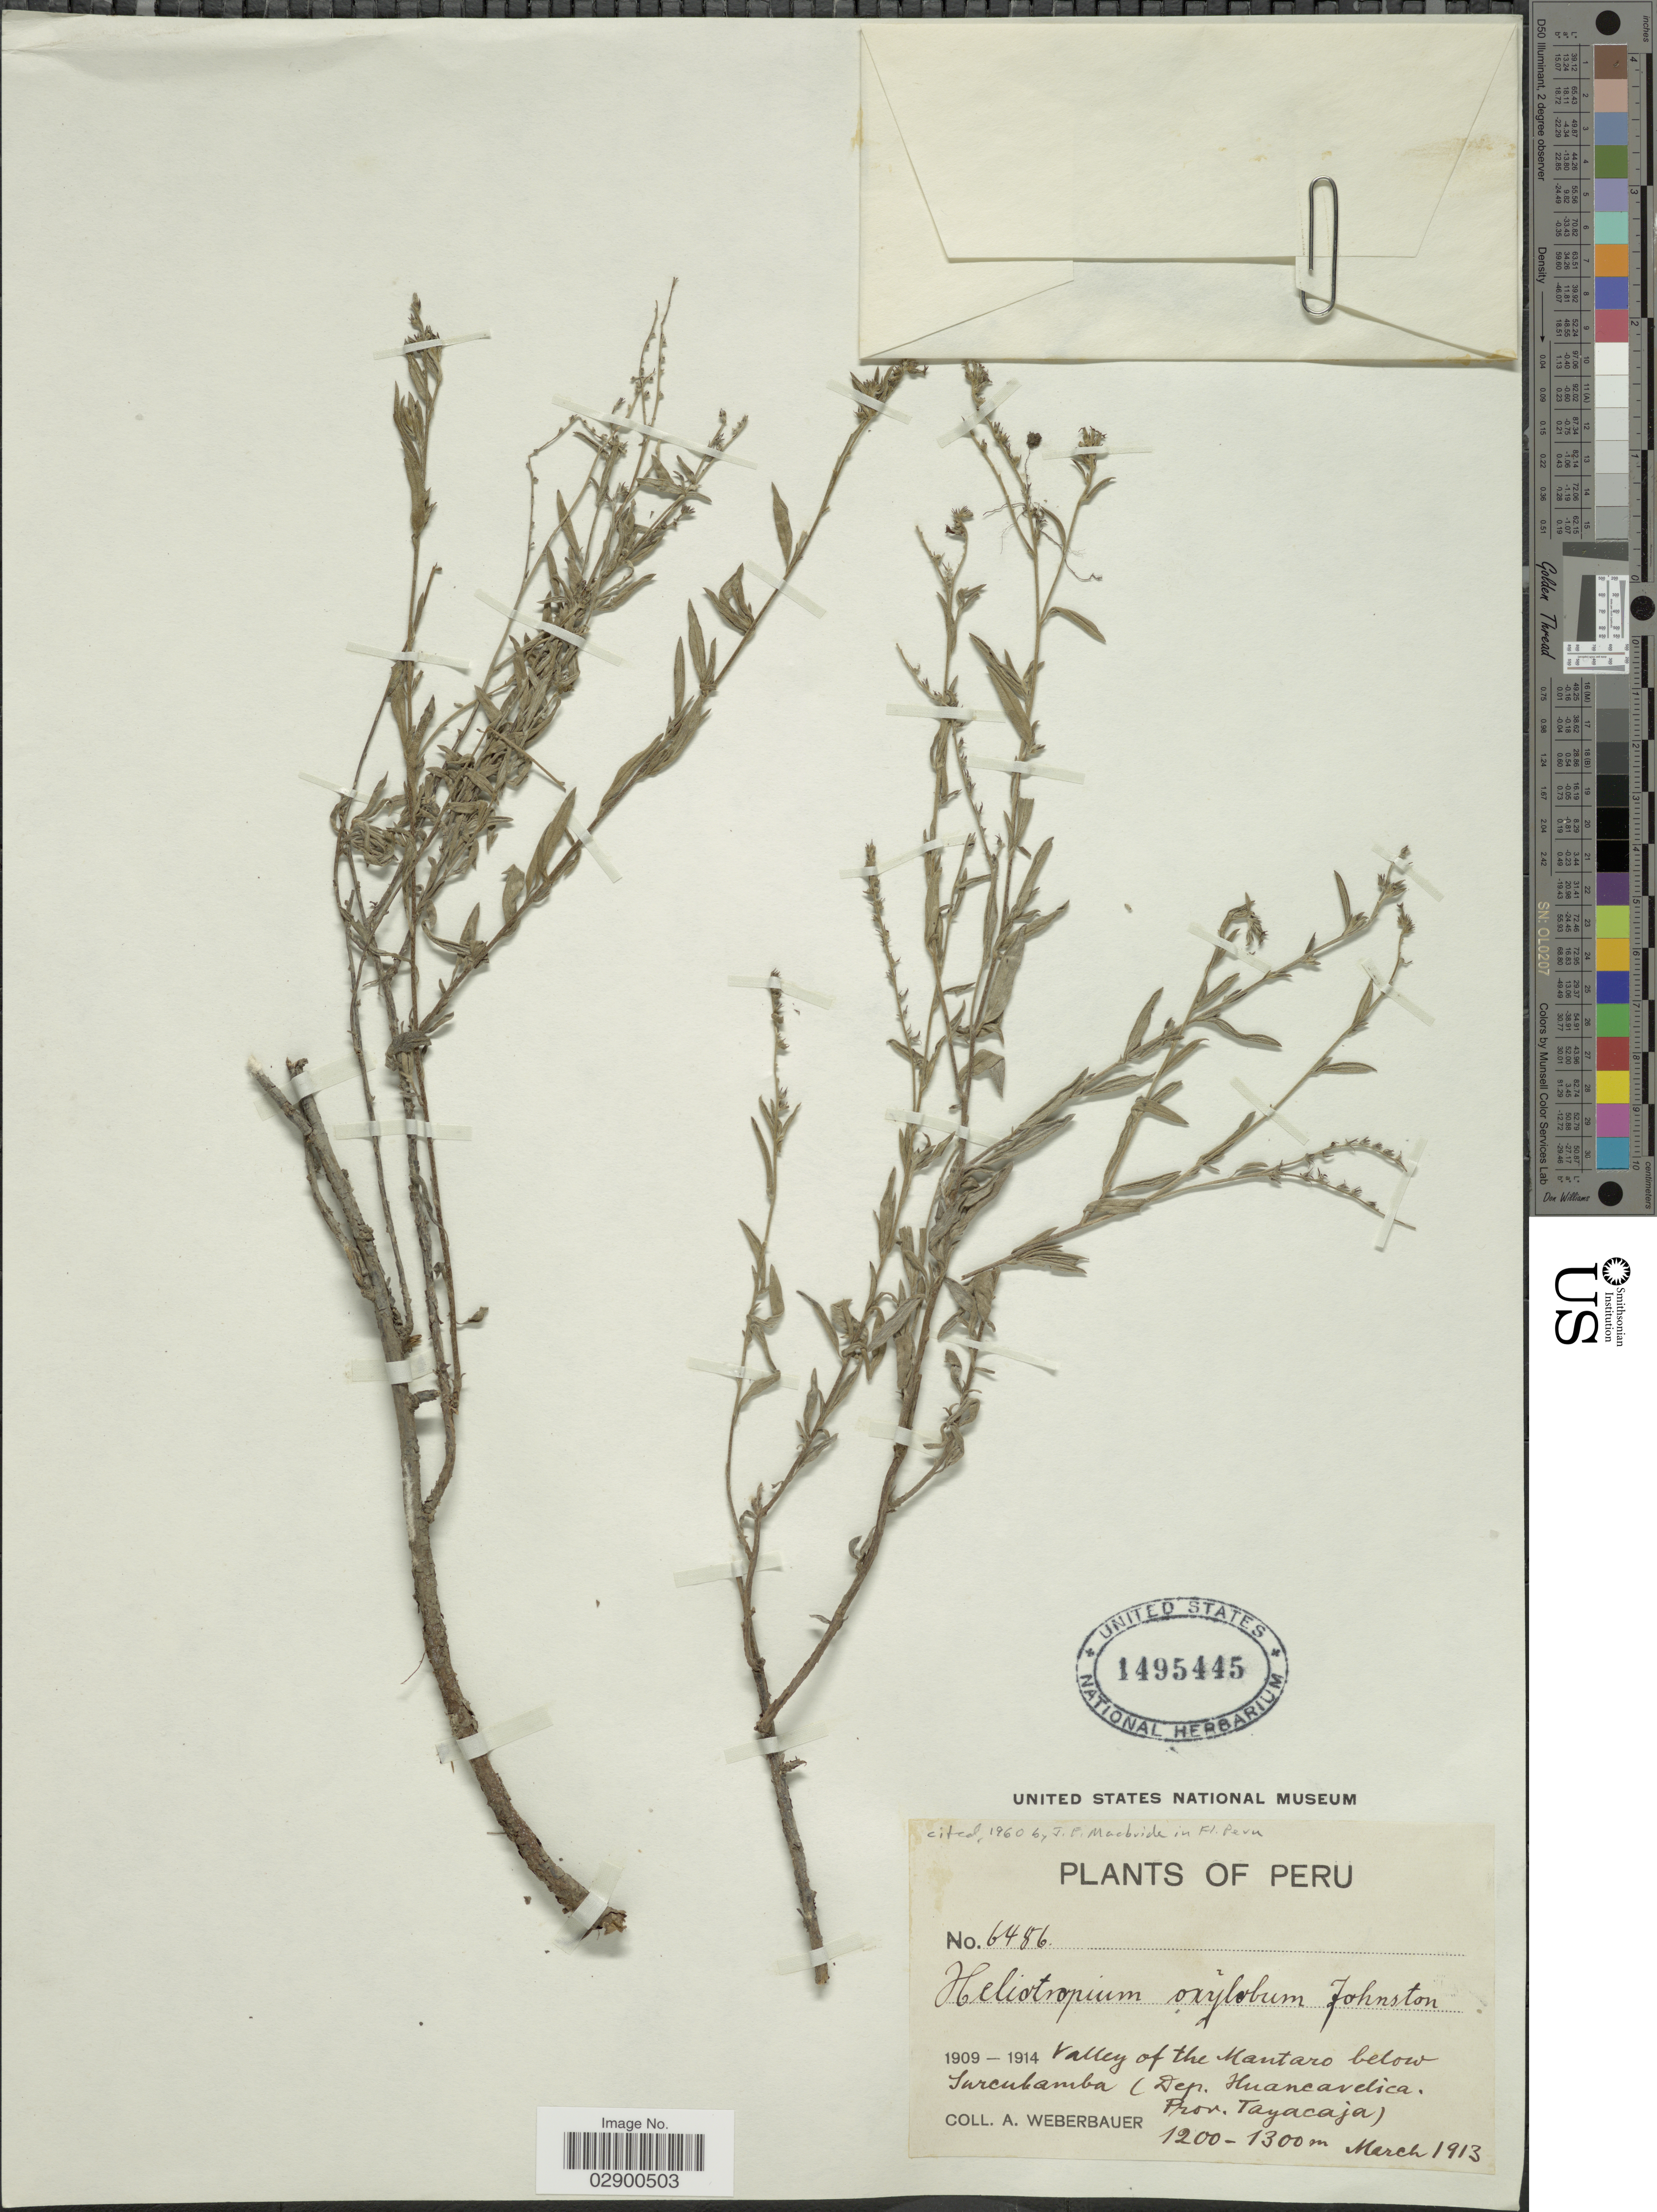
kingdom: Plantae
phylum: Tracheophyta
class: Magnoliopsida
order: Boraginales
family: Heliotropiaceae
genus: Heliotropium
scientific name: Heliotropium oxylobum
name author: I.M. Johnst.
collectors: A. Weberbauer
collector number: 6486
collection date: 1913-03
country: Peru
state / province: Huancavelica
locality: Valley of the Mantaro below Turcubamba (Dep. Huancavelica, Prov. Tayacaja).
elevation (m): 1200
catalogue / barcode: US 1495445